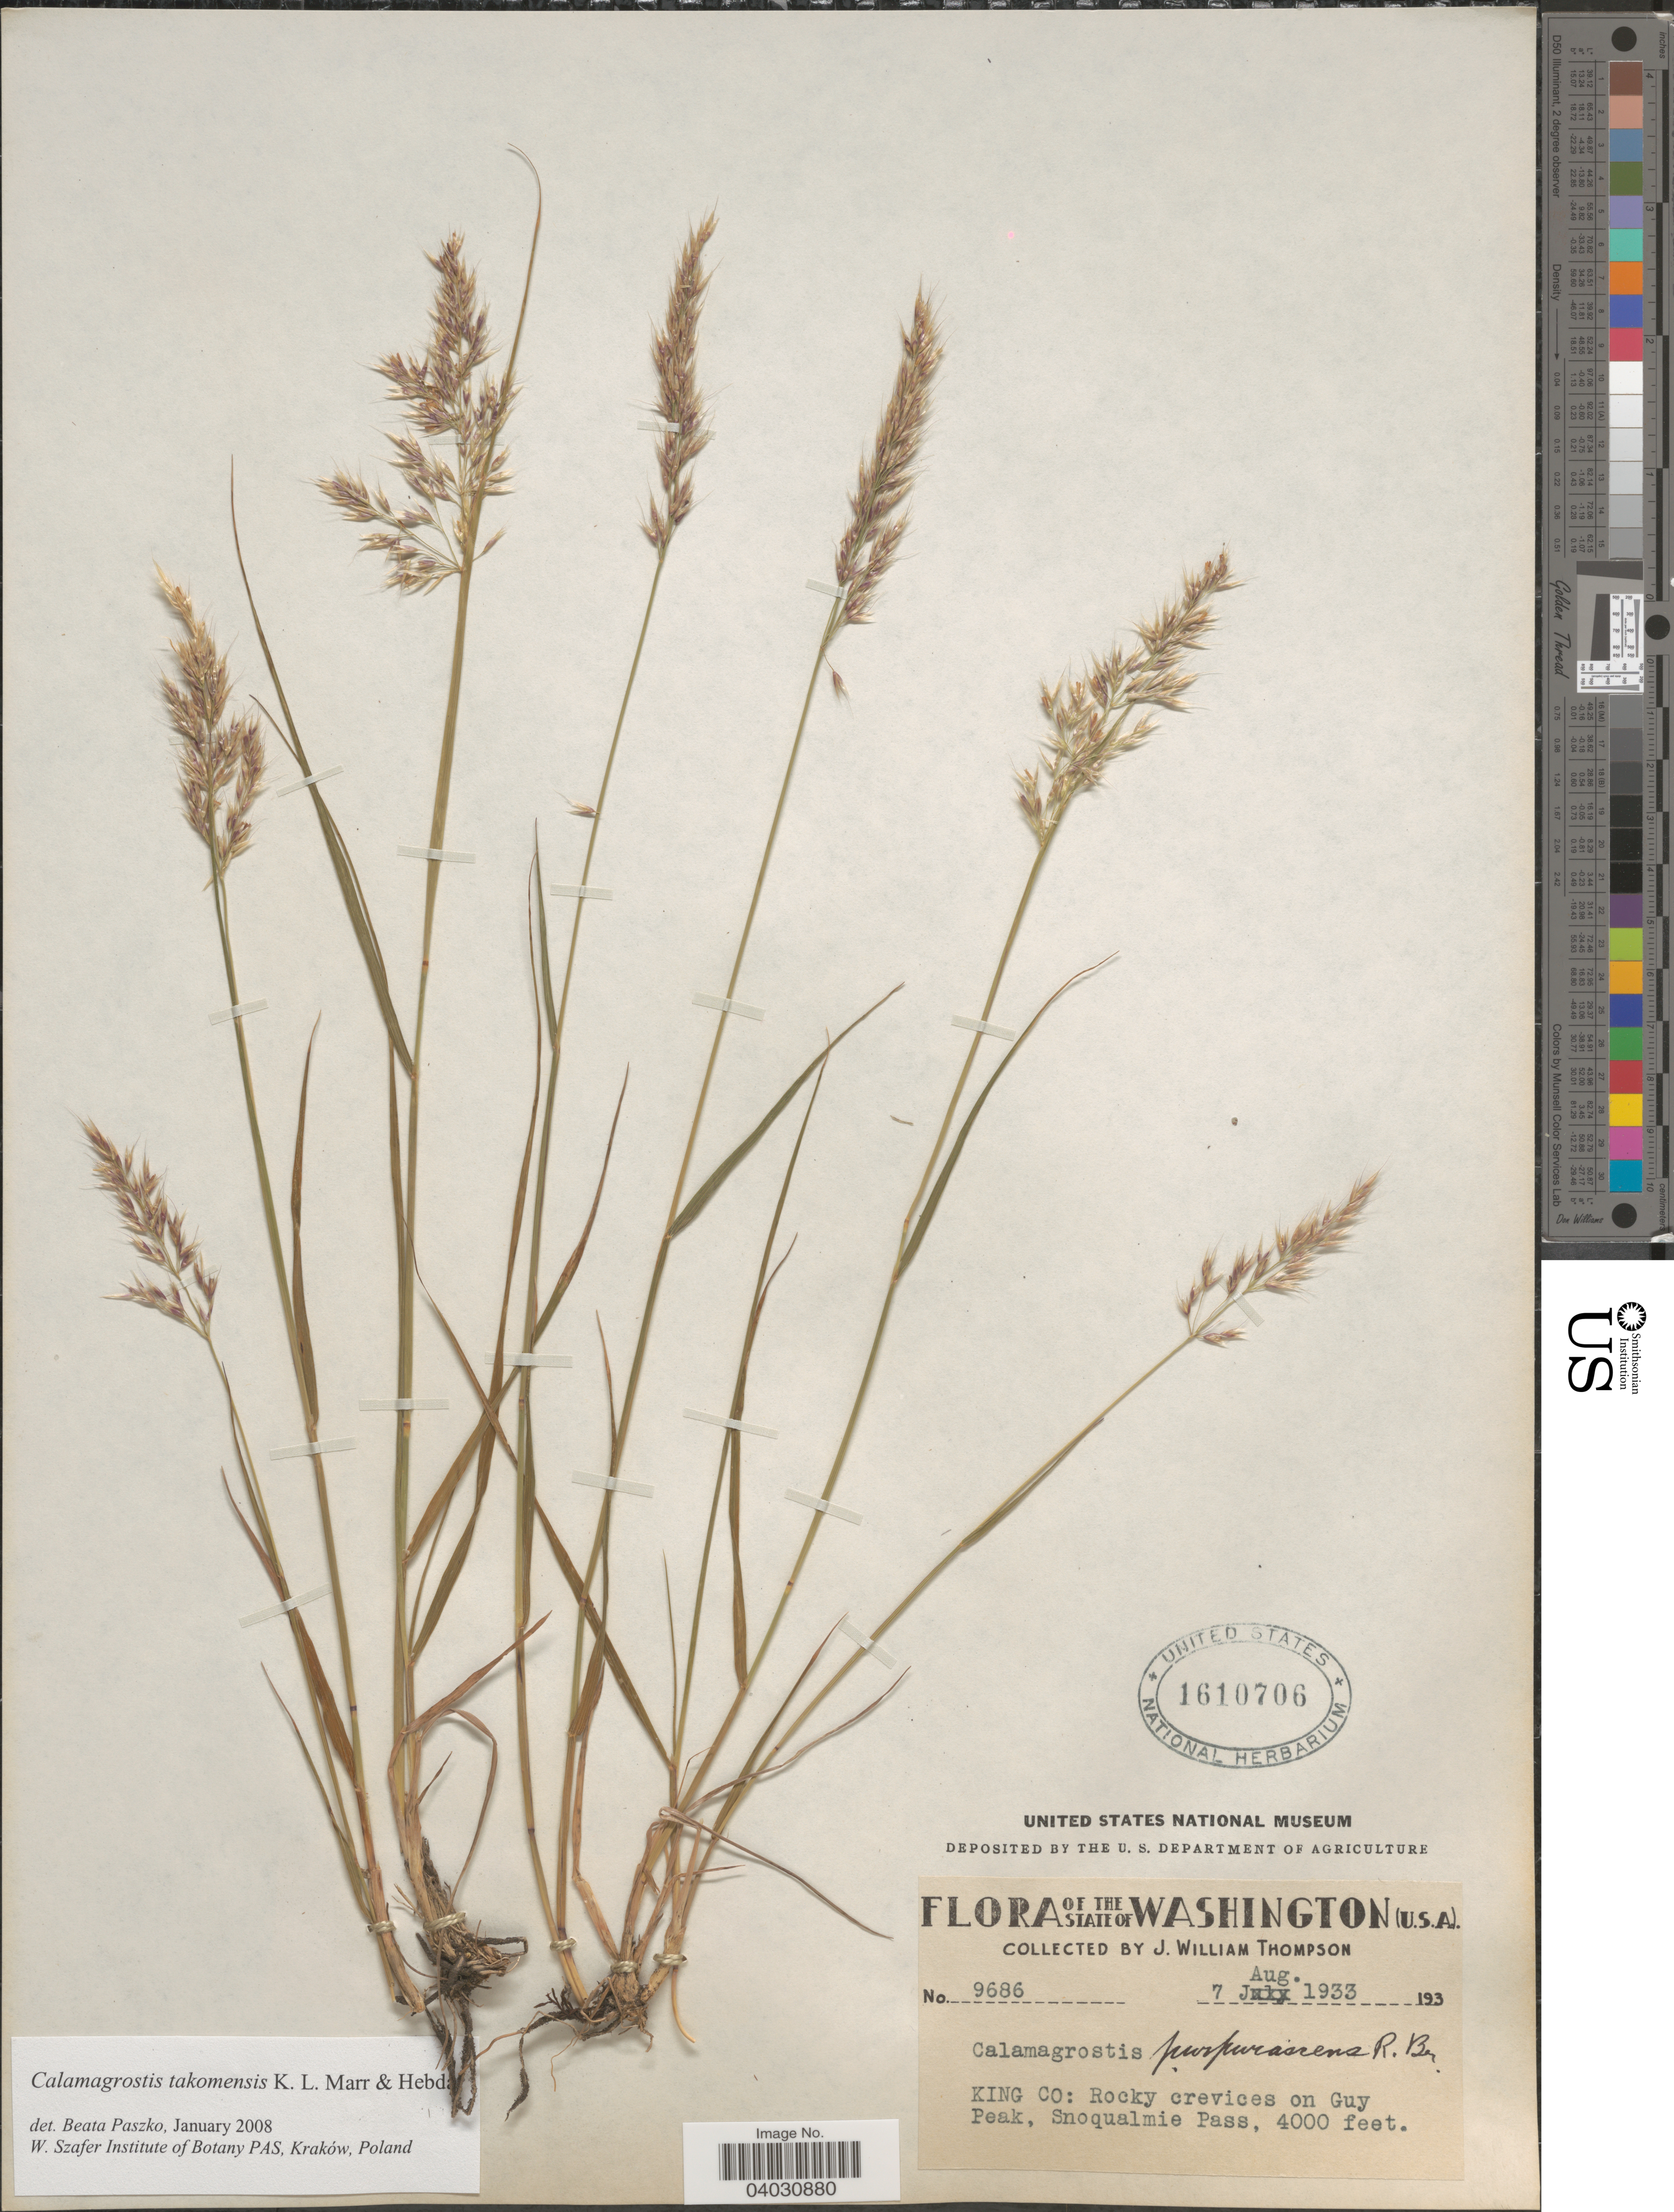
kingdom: Plantae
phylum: Tracheophyta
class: Liliopsida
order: Poales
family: Poaceae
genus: Calamagrostis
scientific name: Calamagrostis tacomensis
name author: K. Marr & Hebda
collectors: J. W. Thompson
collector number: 9686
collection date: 1933-08-07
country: United States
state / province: Washington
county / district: King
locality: King Co: Rocky crevices on Guy Peak, Snoqualmie Pass.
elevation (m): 1219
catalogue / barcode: US 1610706